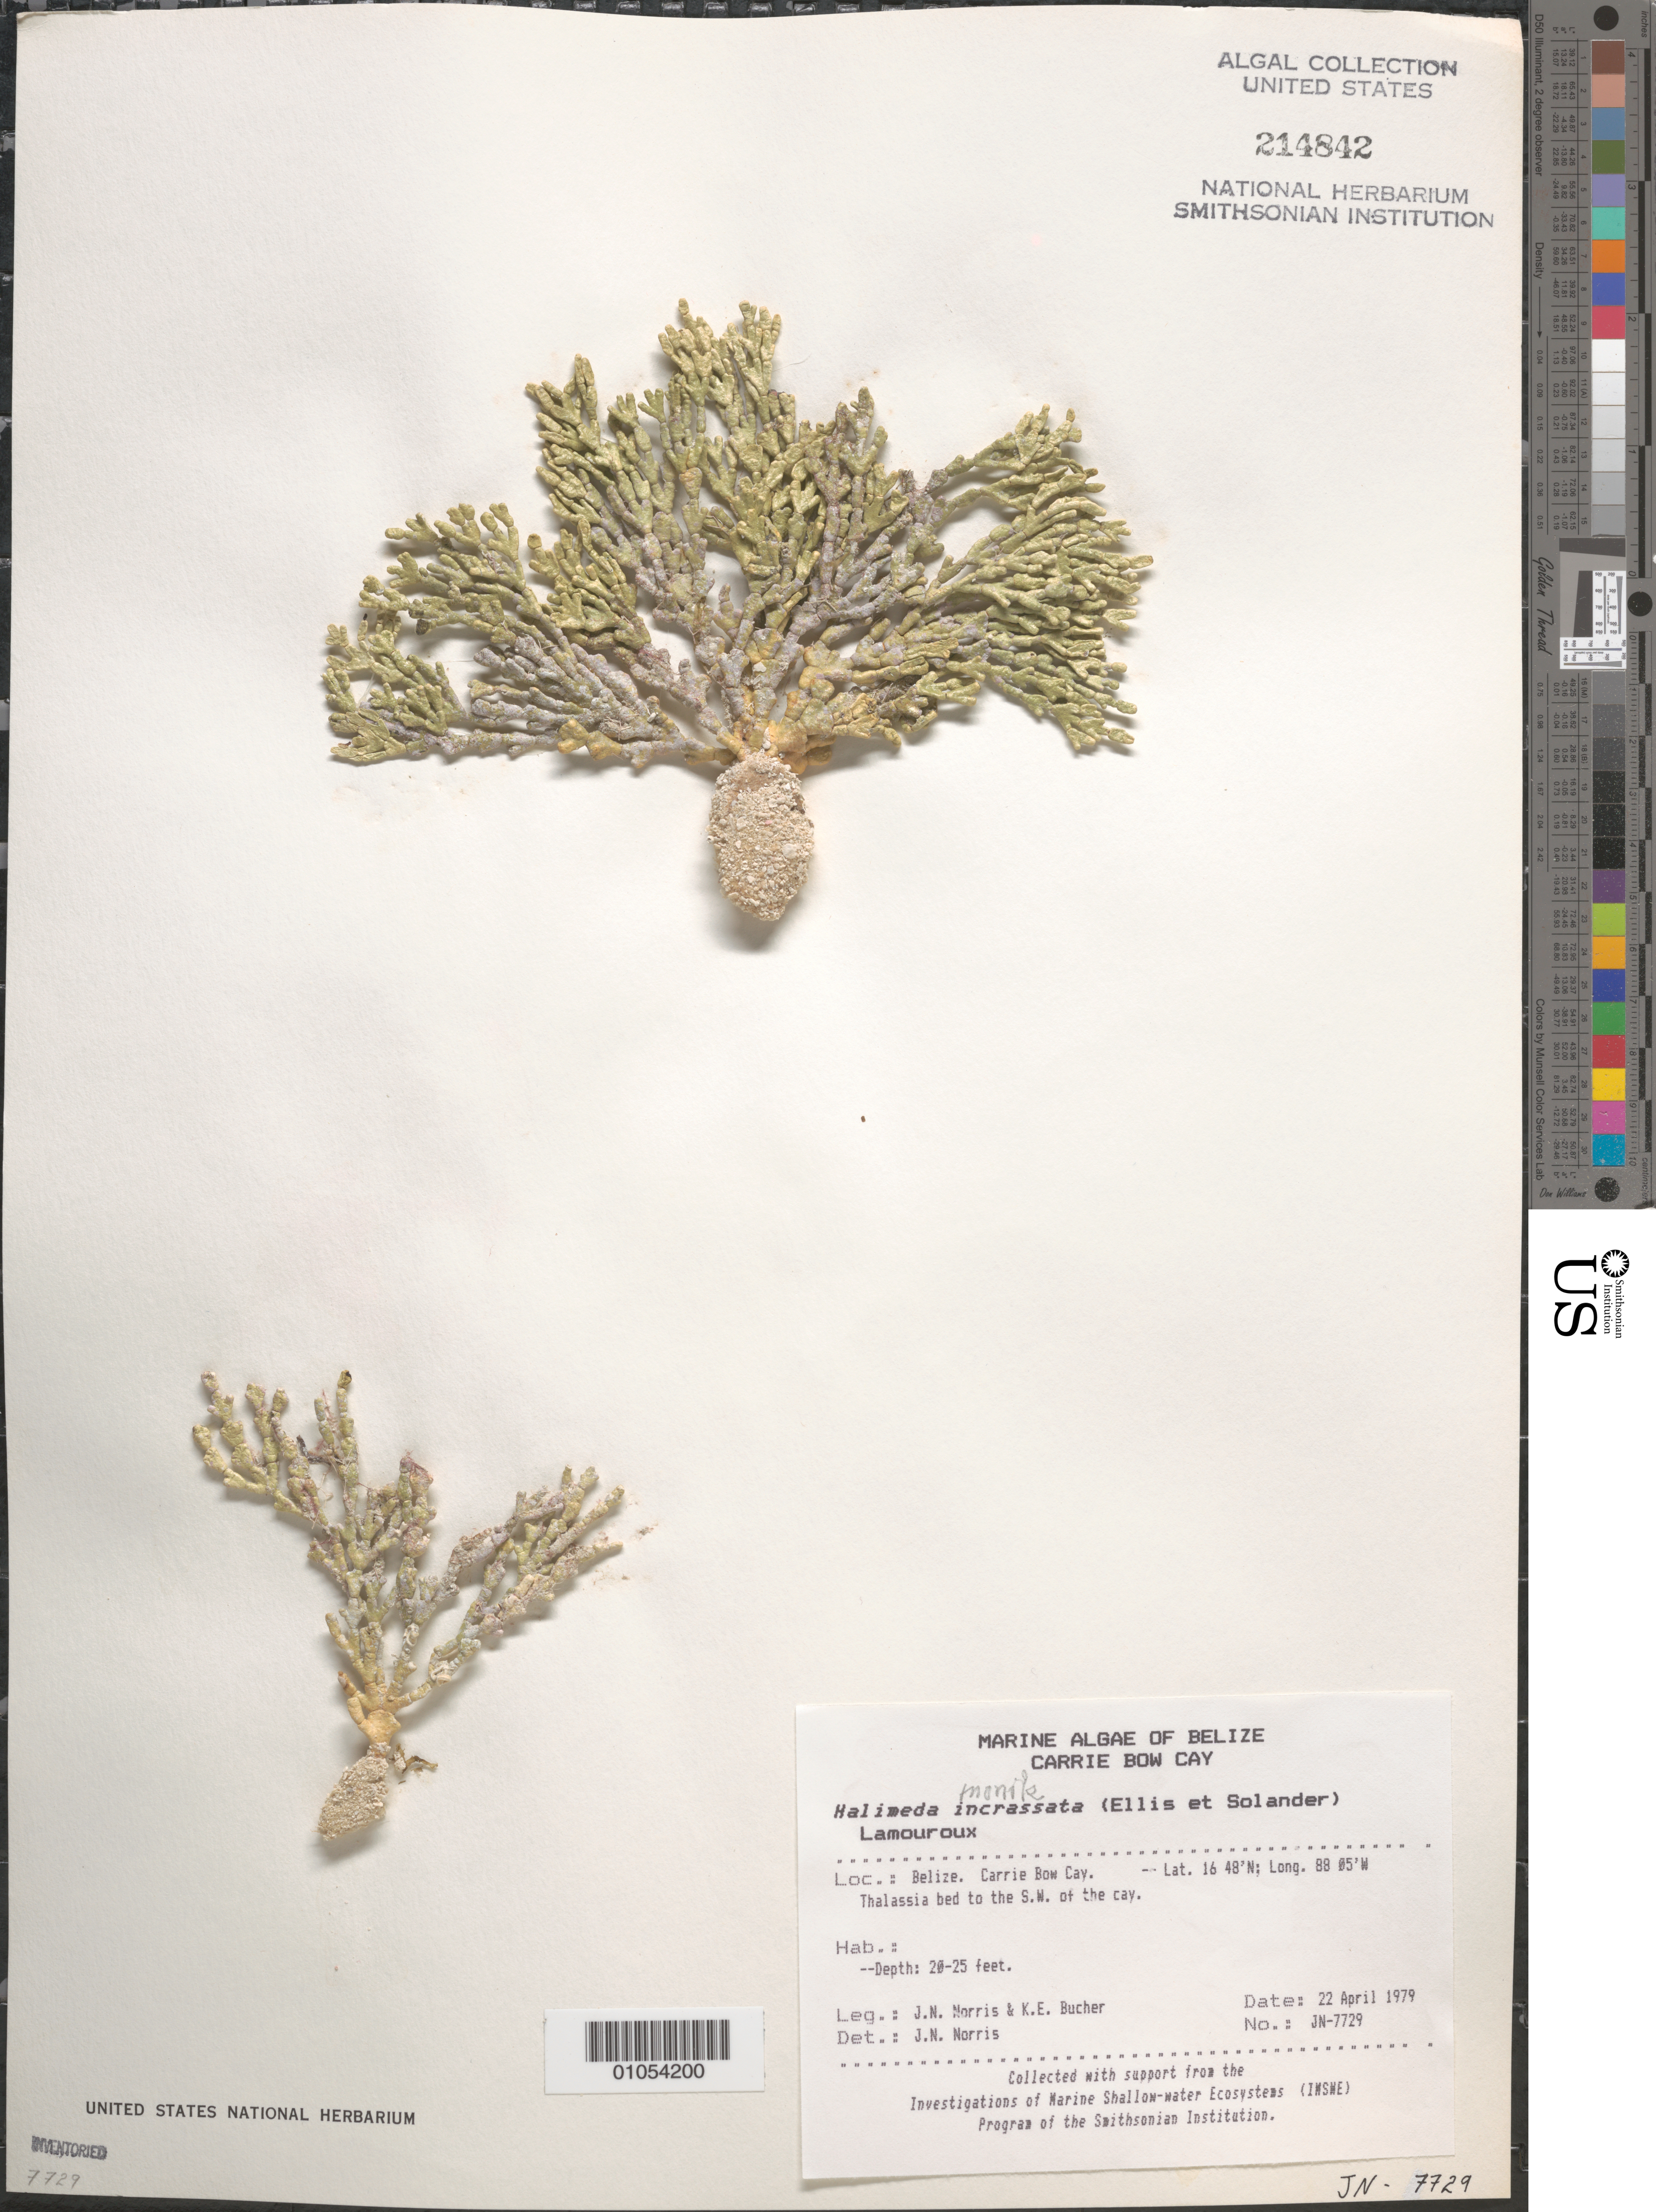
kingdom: Plantae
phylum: Chlorophyta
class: Ulvophyceae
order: Bryopsidales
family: Halimedaceae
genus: Halimeda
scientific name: Halimeda monile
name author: (J. Ellis & Sol.) J.V.Lamouroux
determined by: Norris, James N.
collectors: J. N. Norris & K. E. Bucher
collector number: JN-7729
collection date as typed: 22 Apr 1979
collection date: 1979-04-22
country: Belize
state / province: Stann Creek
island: Carrie Bow Cay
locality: Thalassia bed southwest of the cay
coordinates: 16 48'N, 88 05'W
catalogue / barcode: US 214842